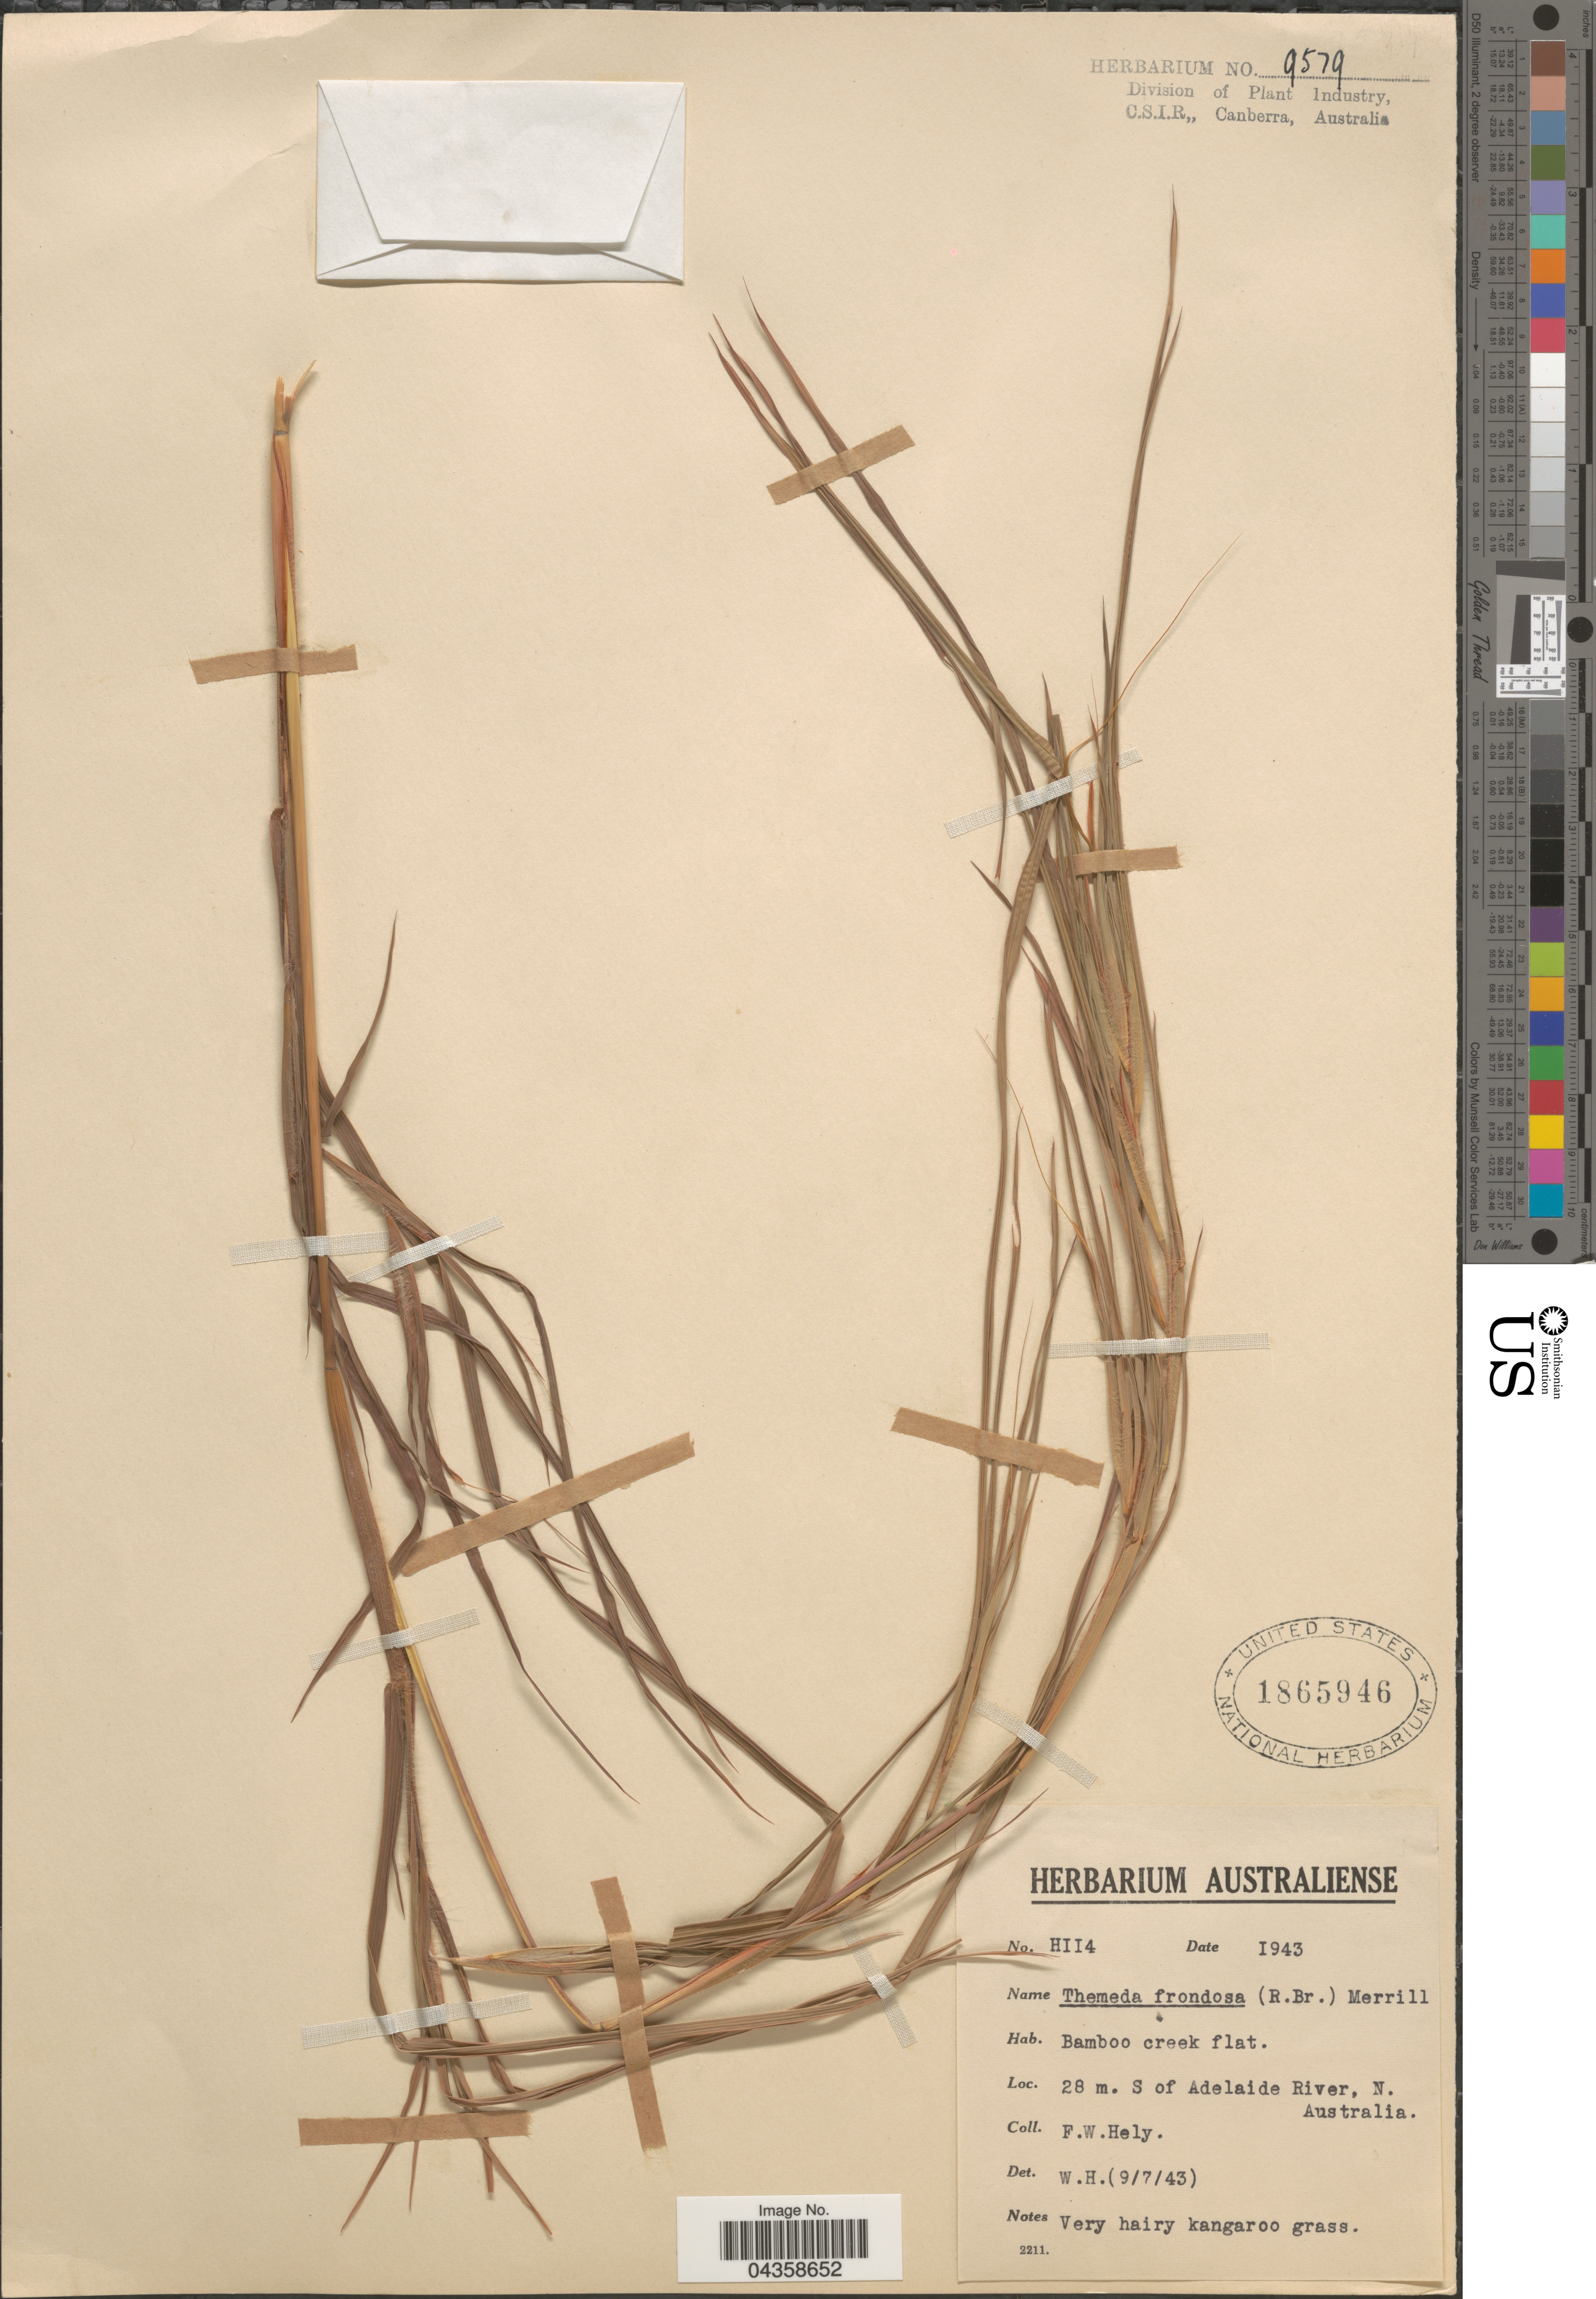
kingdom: Plantae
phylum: Tracheophyta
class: Liliopsida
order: Poales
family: Poaceae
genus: Themeda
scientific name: Themeda arguens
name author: (L.) Hack.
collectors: F. Hely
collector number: H114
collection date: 1943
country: Australia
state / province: Northern Territory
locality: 28 m. S of Adelaide River, N. Australia.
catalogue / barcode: US 1865946